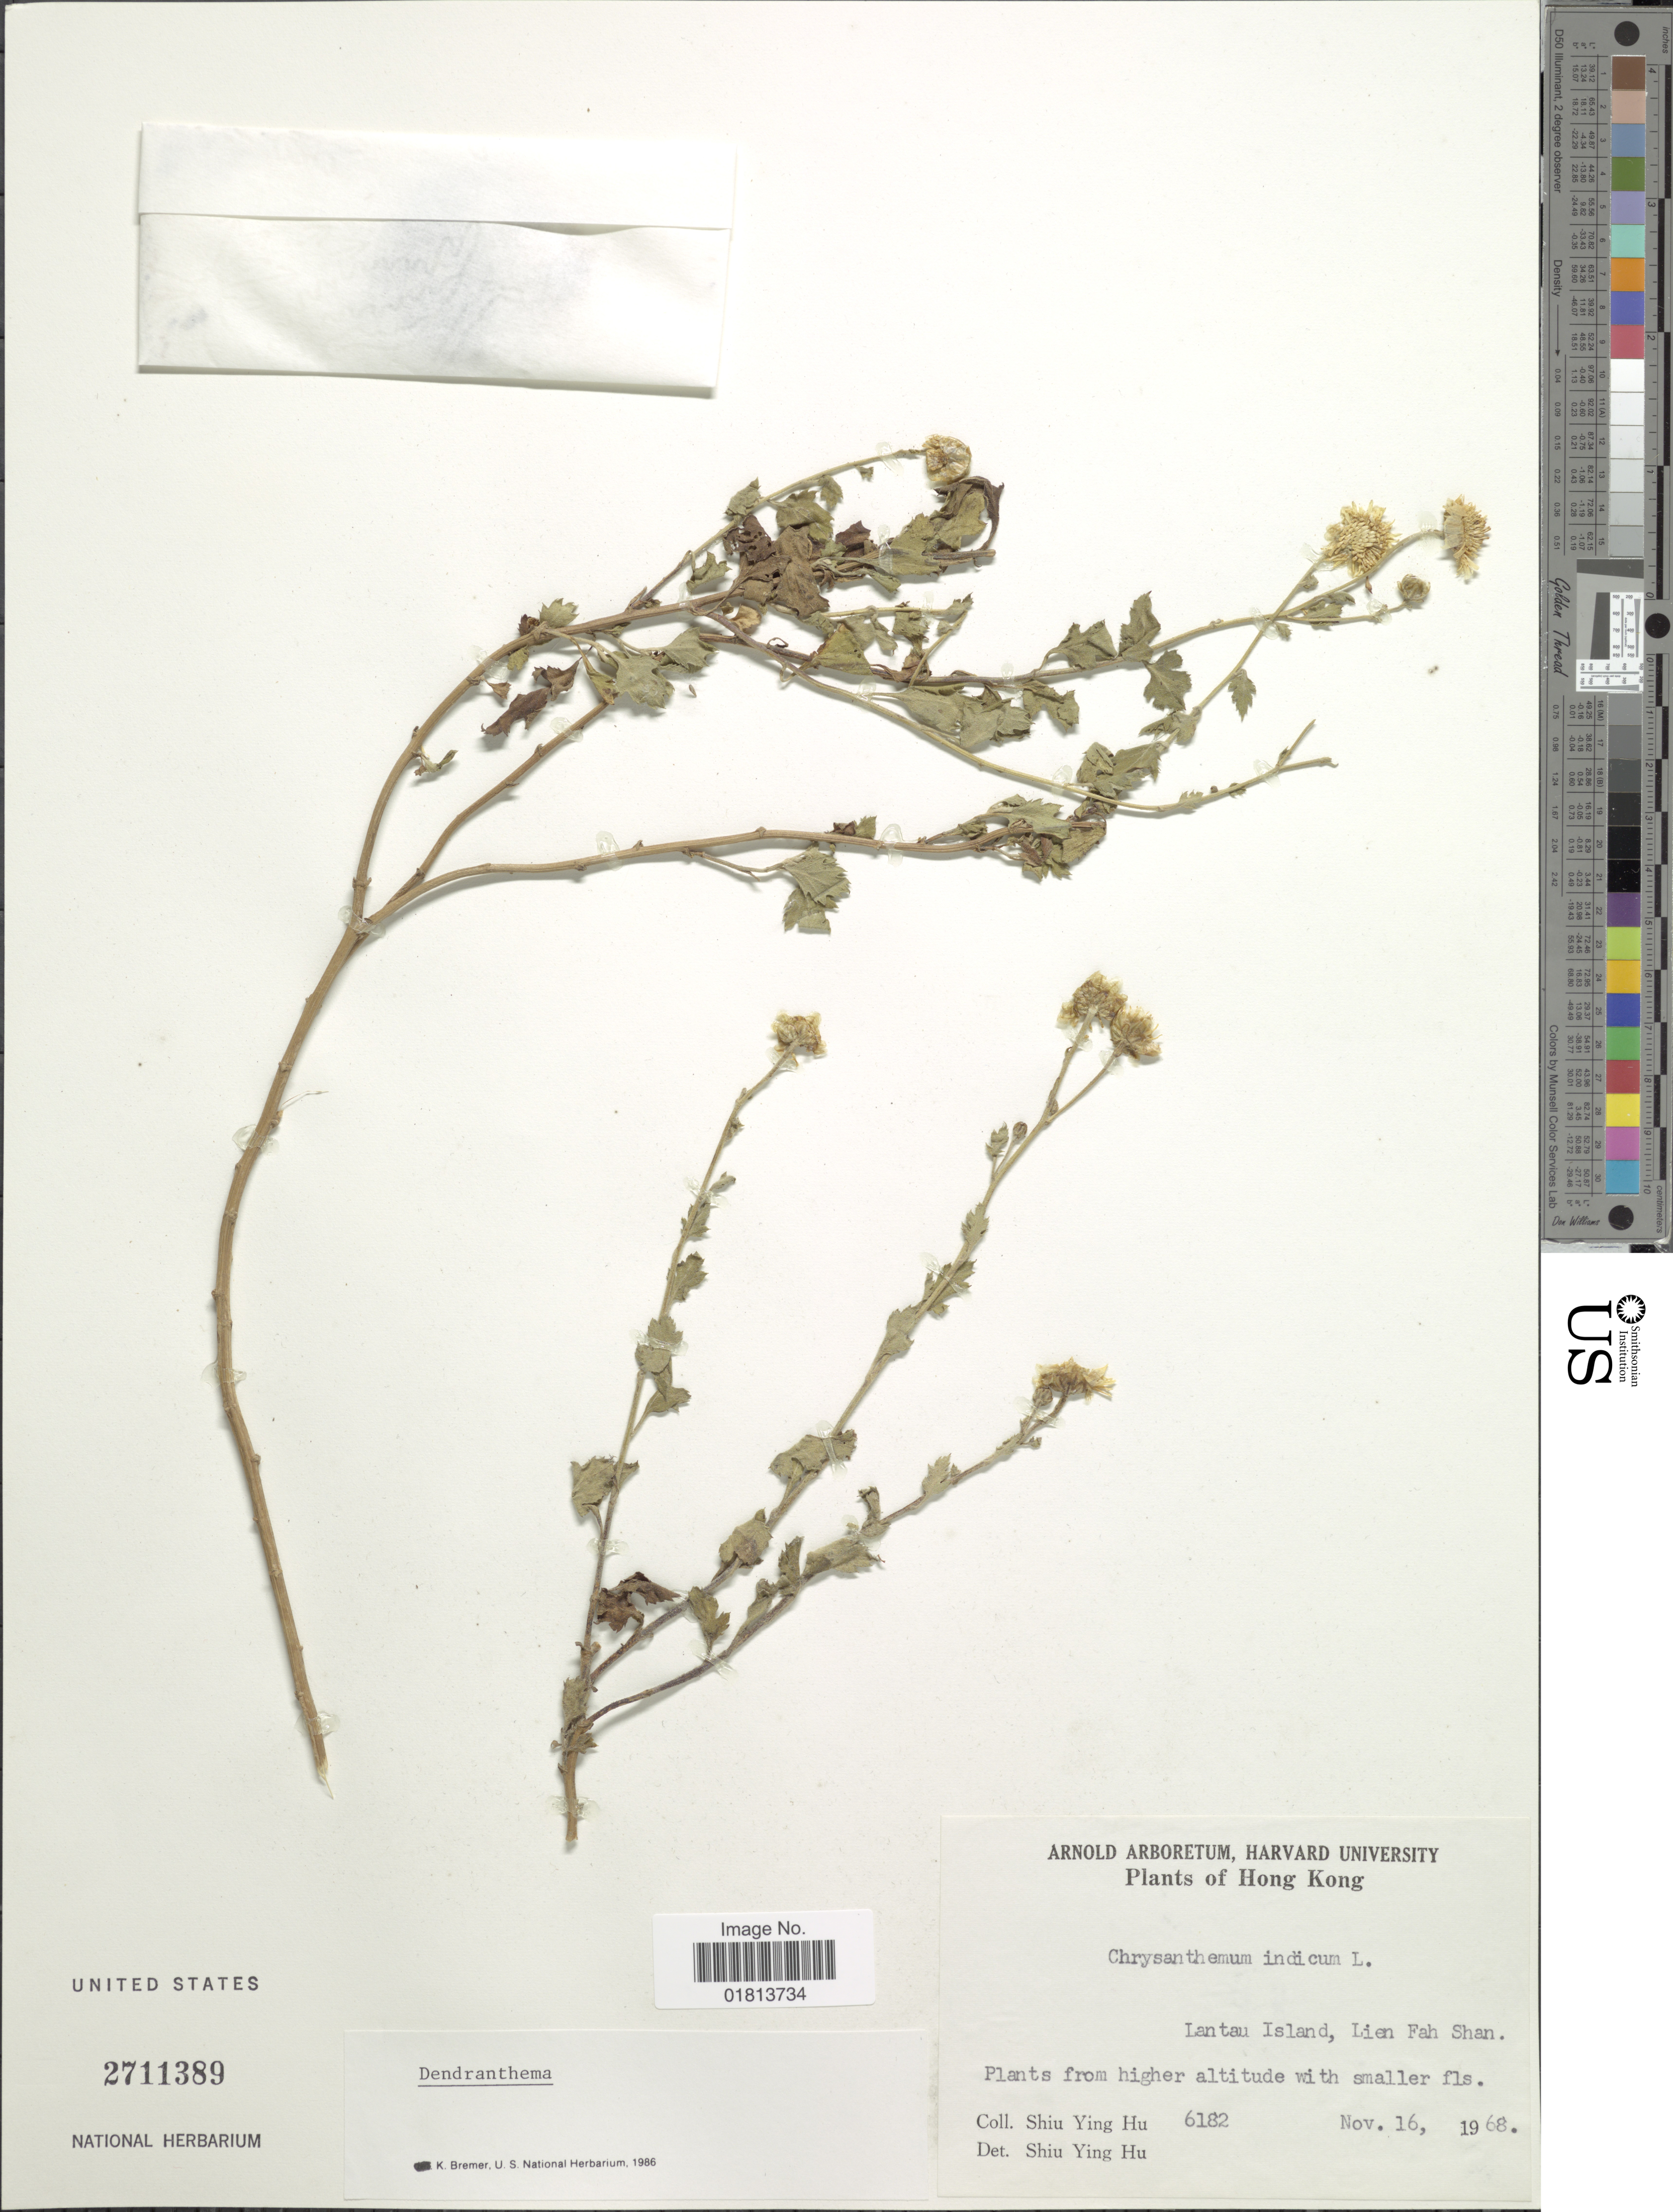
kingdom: Plantae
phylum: Tracheophyta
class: Magnoliopsida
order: Asterales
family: Asteraceae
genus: Dendranthema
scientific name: Dendranthema indicum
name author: (L.) Des Moul.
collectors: S. Y. Hu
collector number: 6182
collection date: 1968-11-16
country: China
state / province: Hong Kong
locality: Lantau Island, Lien Fah Shan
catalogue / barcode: US 2711389